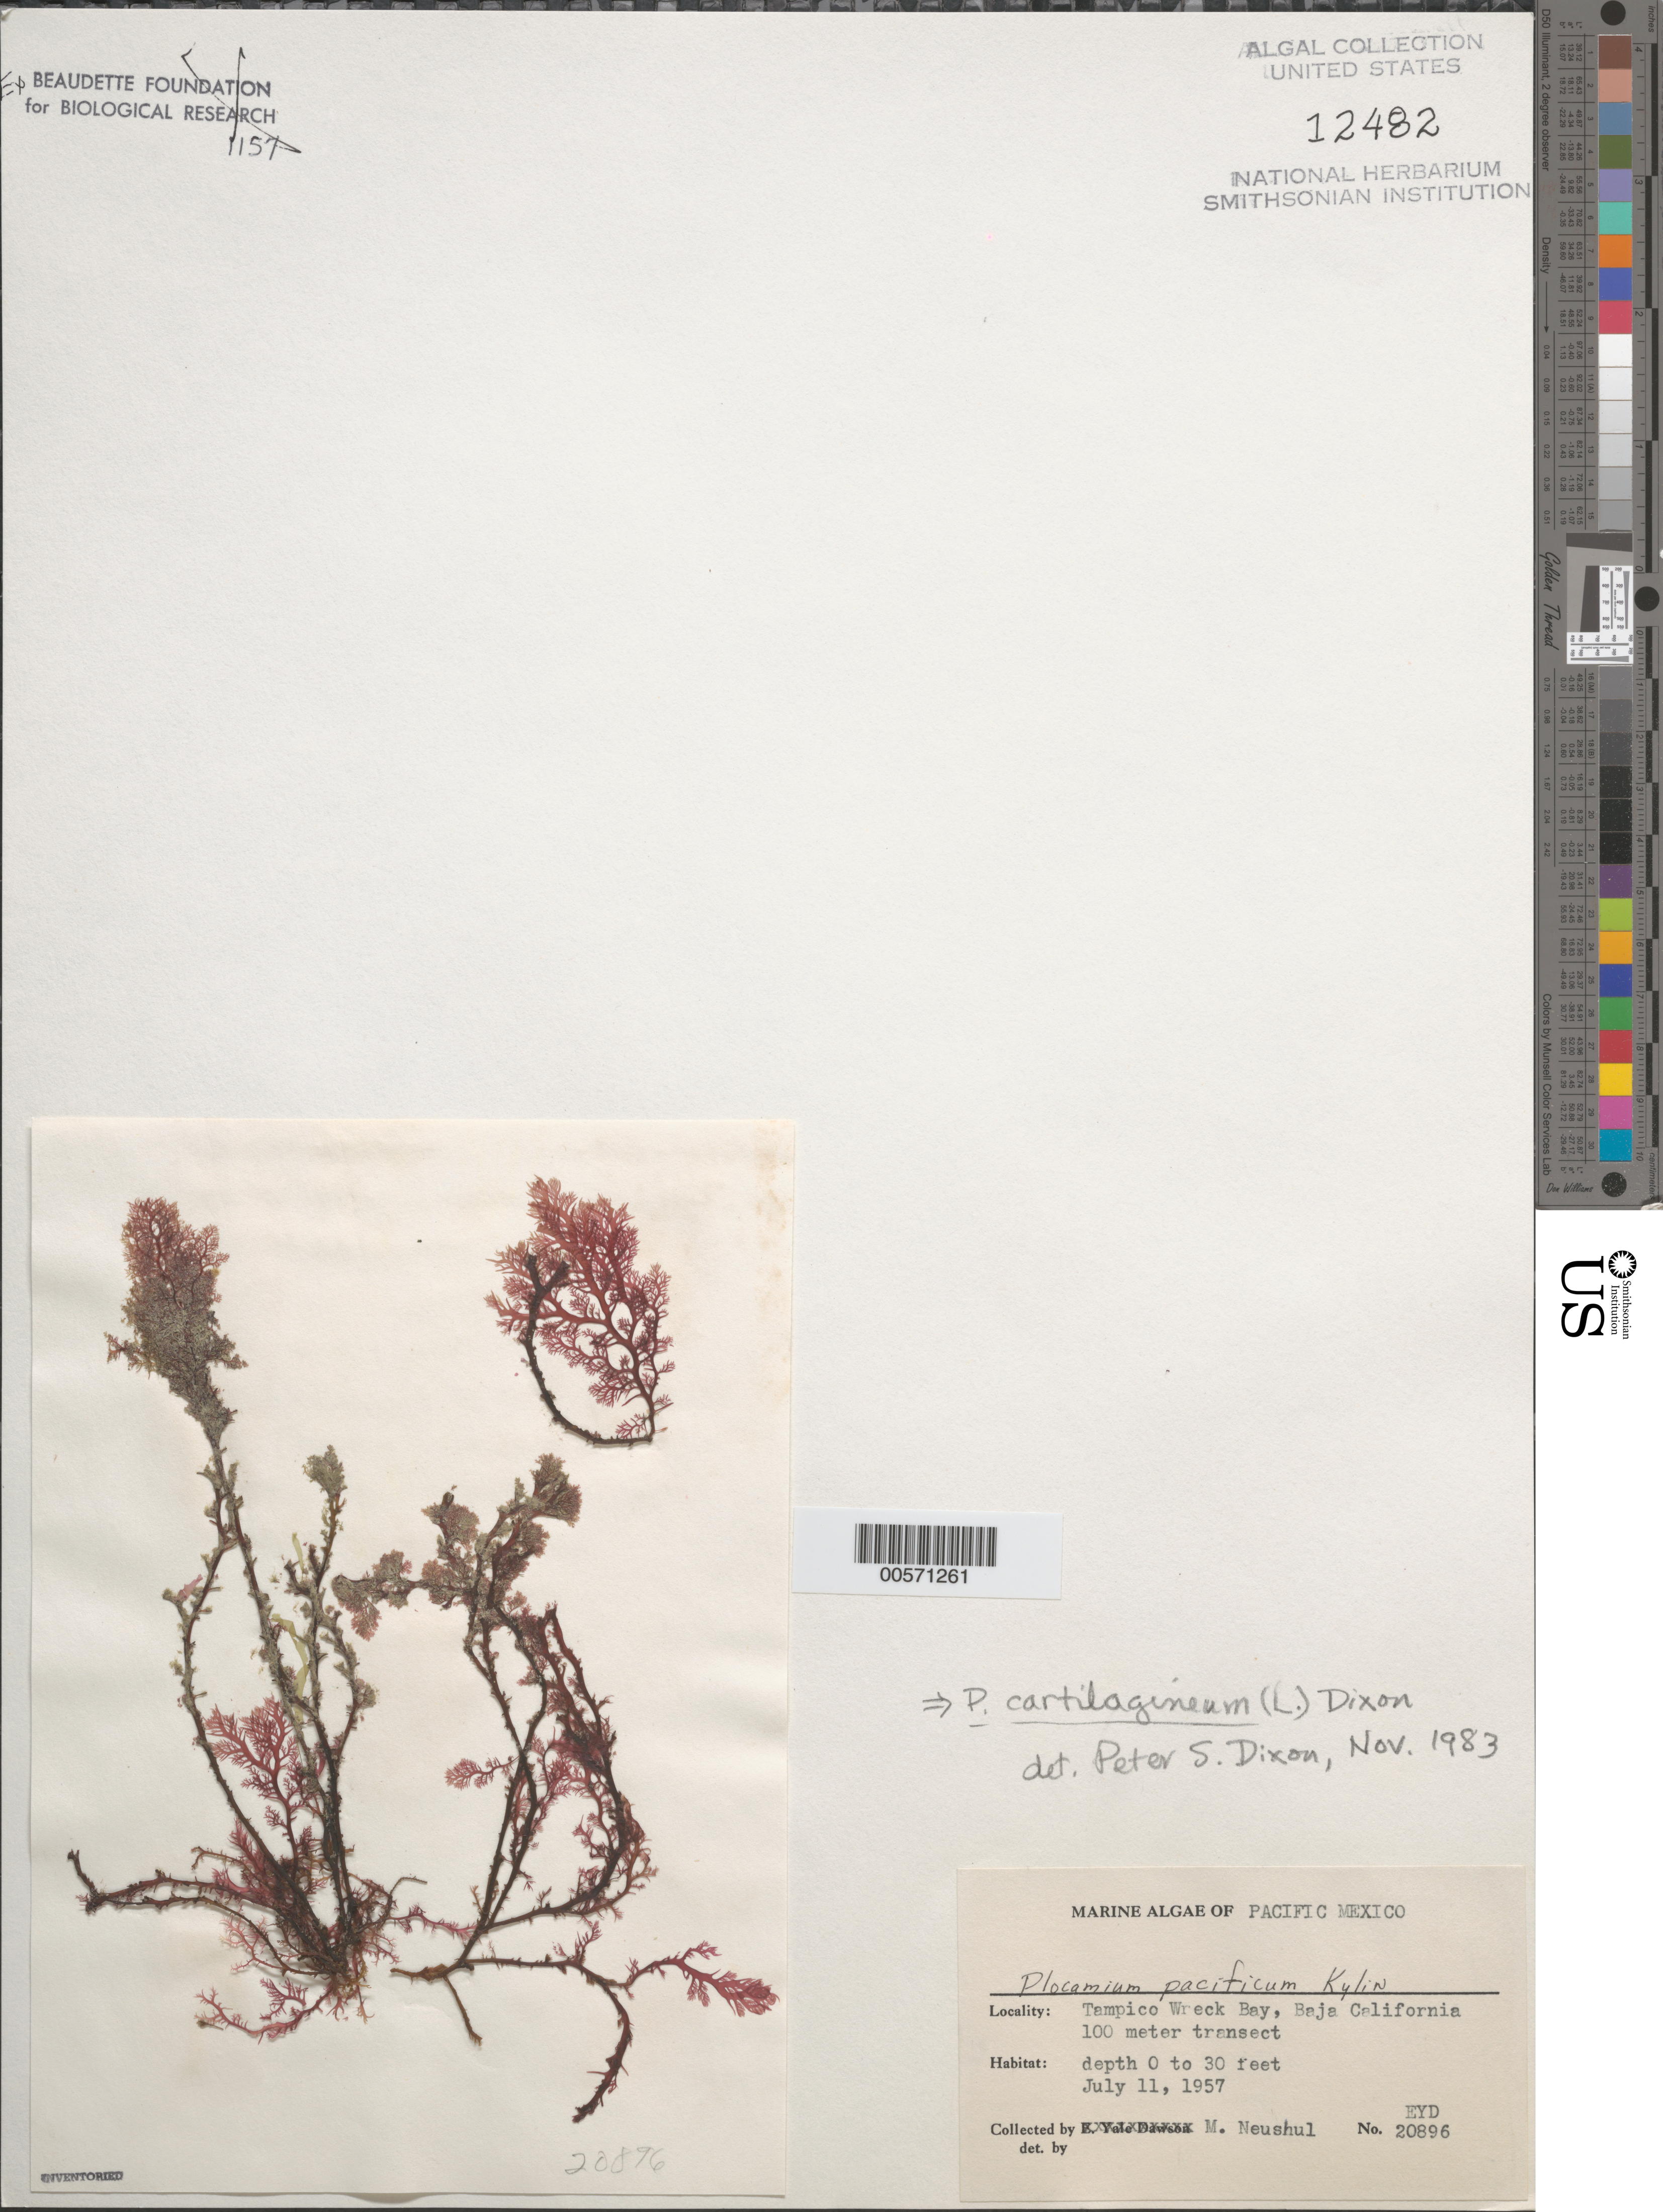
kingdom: Plantae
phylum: Rhodophyta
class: Florideophyceae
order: Plocamiales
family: Plocamiaceae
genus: Plocamium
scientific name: Plocamium cartilagineum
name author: (L.) P.S. Dixon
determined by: Dixon, P. S.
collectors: M. Neushul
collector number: EYD 20896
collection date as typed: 11 Jul 1957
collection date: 1957-07-11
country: Mexico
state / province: Baja California Norte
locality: Tampico Wreck Bay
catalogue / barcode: US 12482